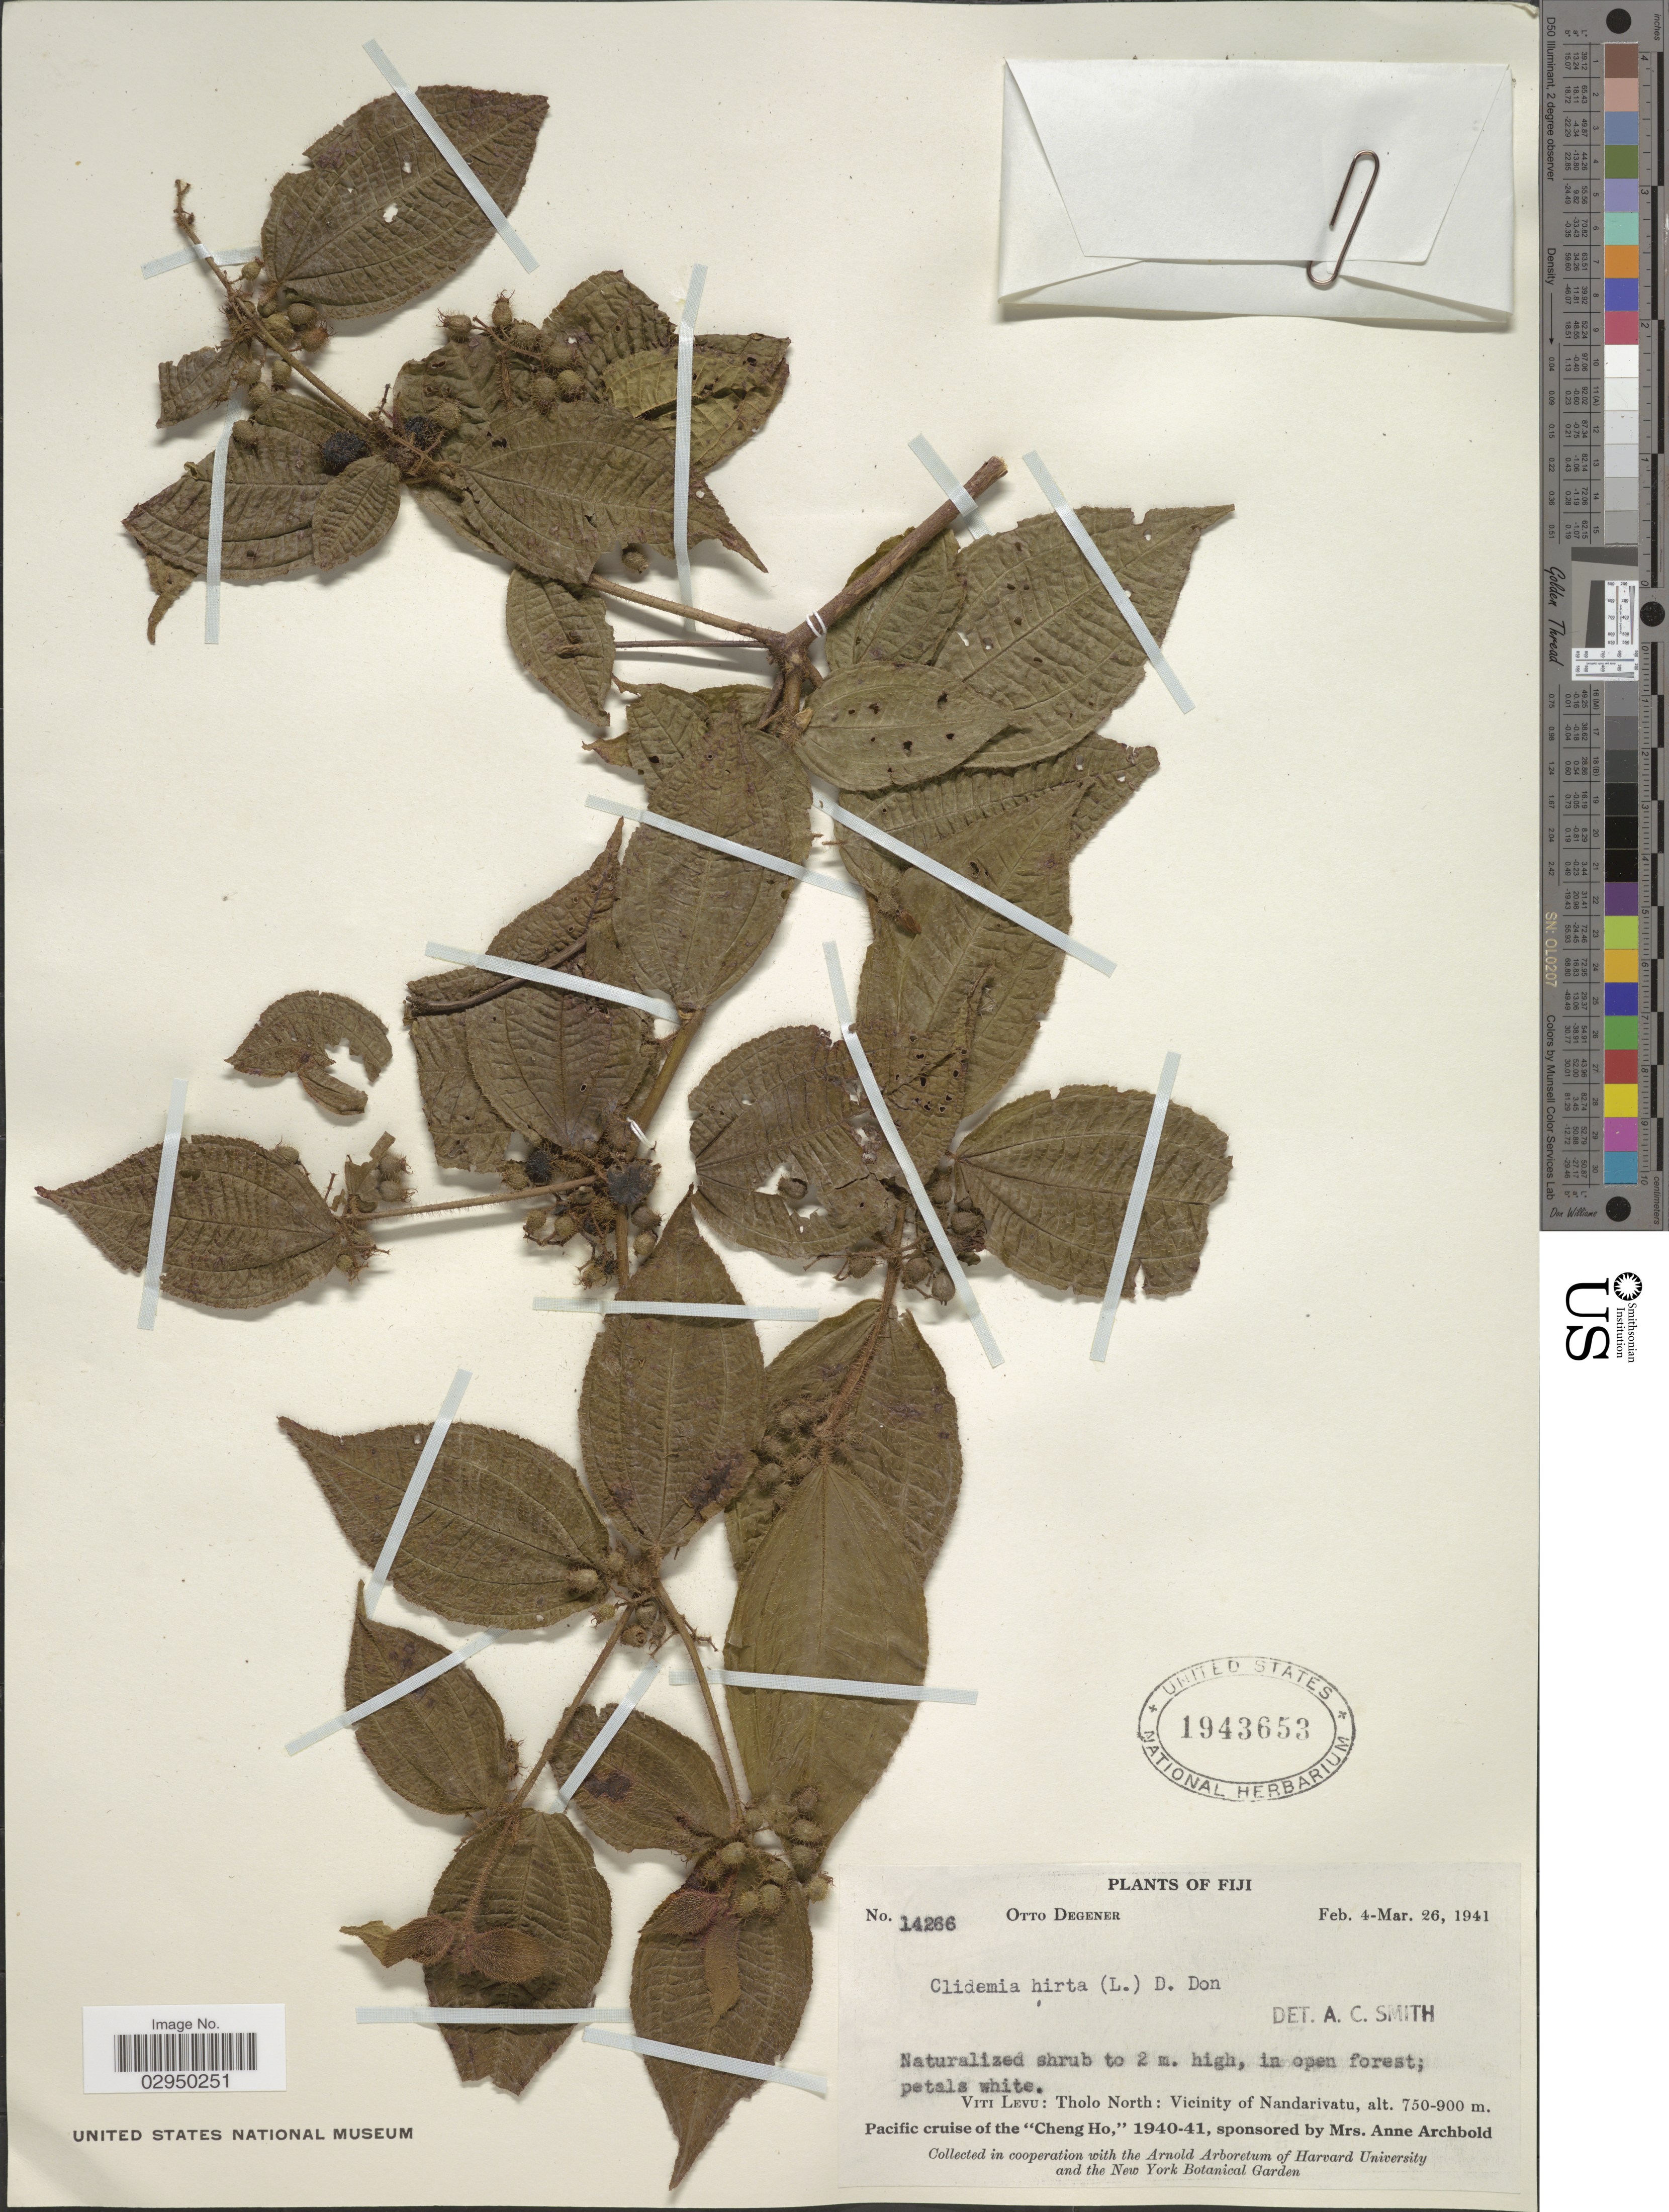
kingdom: Plantae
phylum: Tracheophyta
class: Magnoliopsida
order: Myrtales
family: Melastomataceae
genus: Miconia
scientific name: Miconia crenata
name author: (Vahl) Michelang.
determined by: Wagner, W. L., (BOT), Smithsonian Institution - National Museum of Natural History (UNITED STATES)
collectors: O. Degener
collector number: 14266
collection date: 1941-02-04/1941-03-26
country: Fiji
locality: Viti Levu: Tholo North: vicinity of Nandarivatu. Pacific.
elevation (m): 750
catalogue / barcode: US 1943653